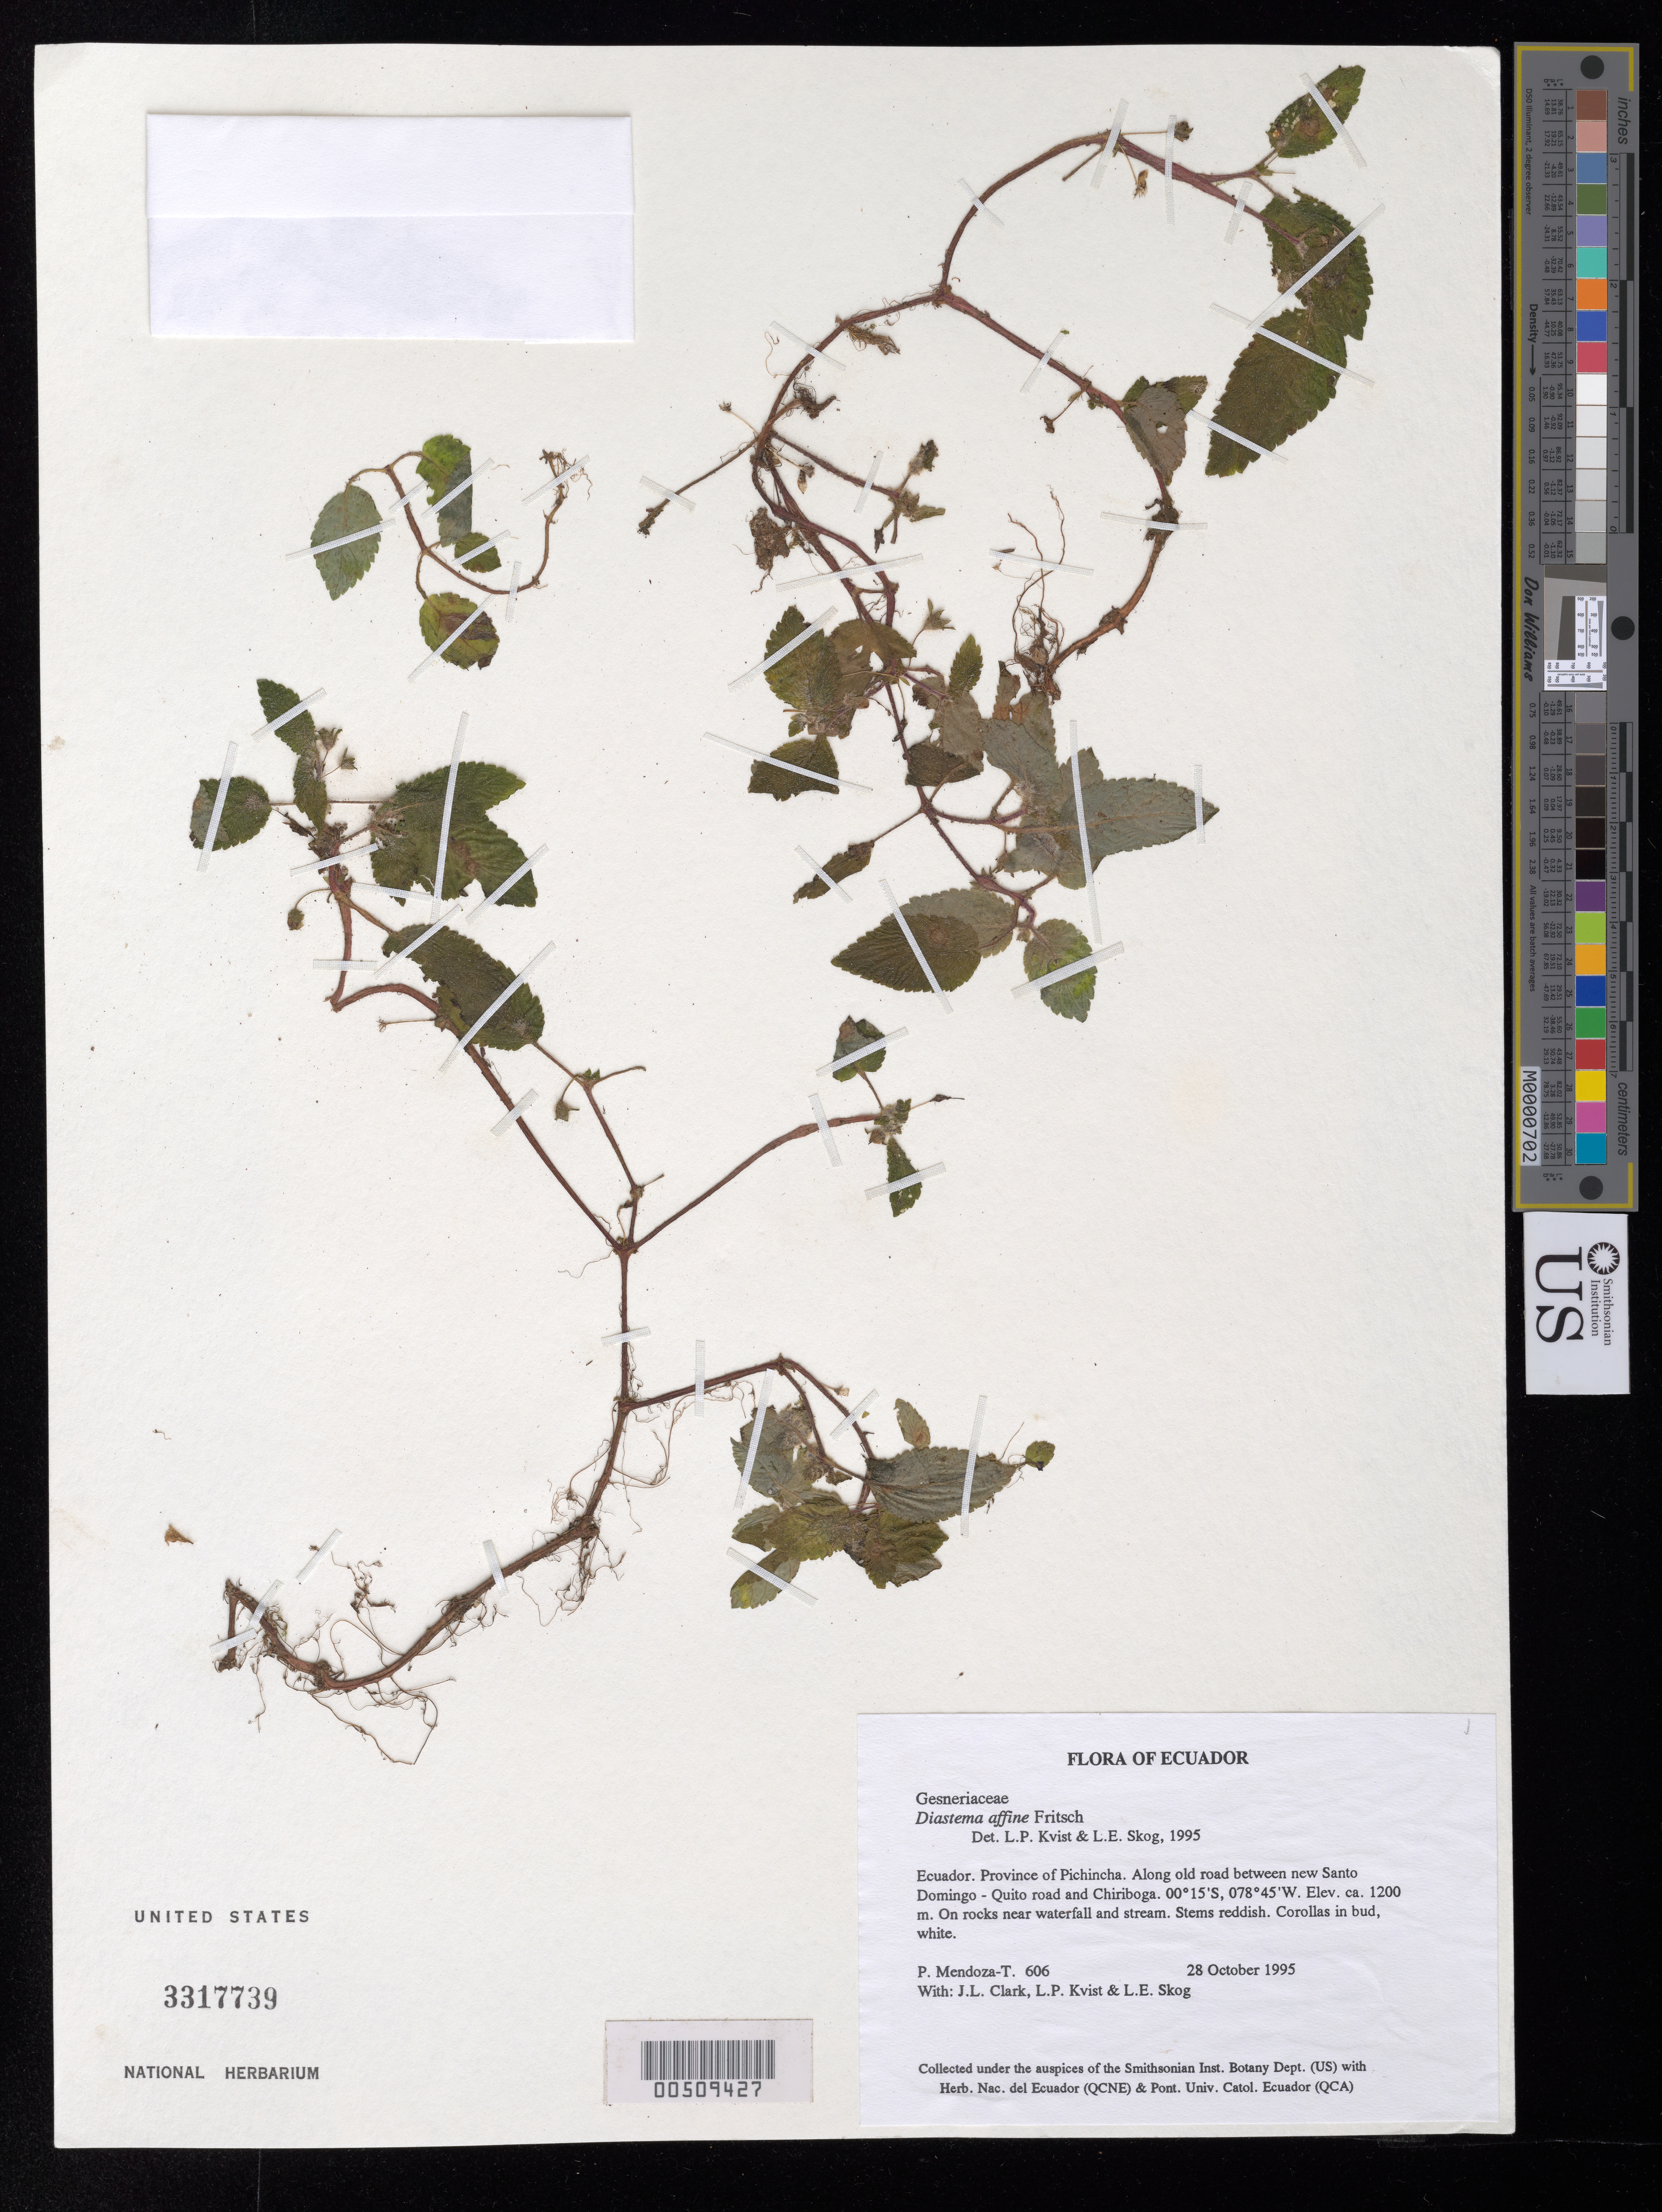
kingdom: Plantae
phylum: Tracheophyta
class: Magnoliopsida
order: Lamiales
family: Gesneriaceae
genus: Diastema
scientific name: Diastema affine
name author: Fritsch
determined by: Skog, Laurence E.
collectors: P. Mendoza-T., J. L. Clark, L. P. Kvist & L. E. Skog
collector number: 606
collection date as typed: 28 Oct 1995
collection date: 1995-10-28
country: Ecuador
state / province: Pichincha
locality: Along old road between new Santo Domingo - Quito road and Chiriboga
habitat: On rocks near waterfall and stream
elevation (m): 1200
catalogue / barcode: US 3317739